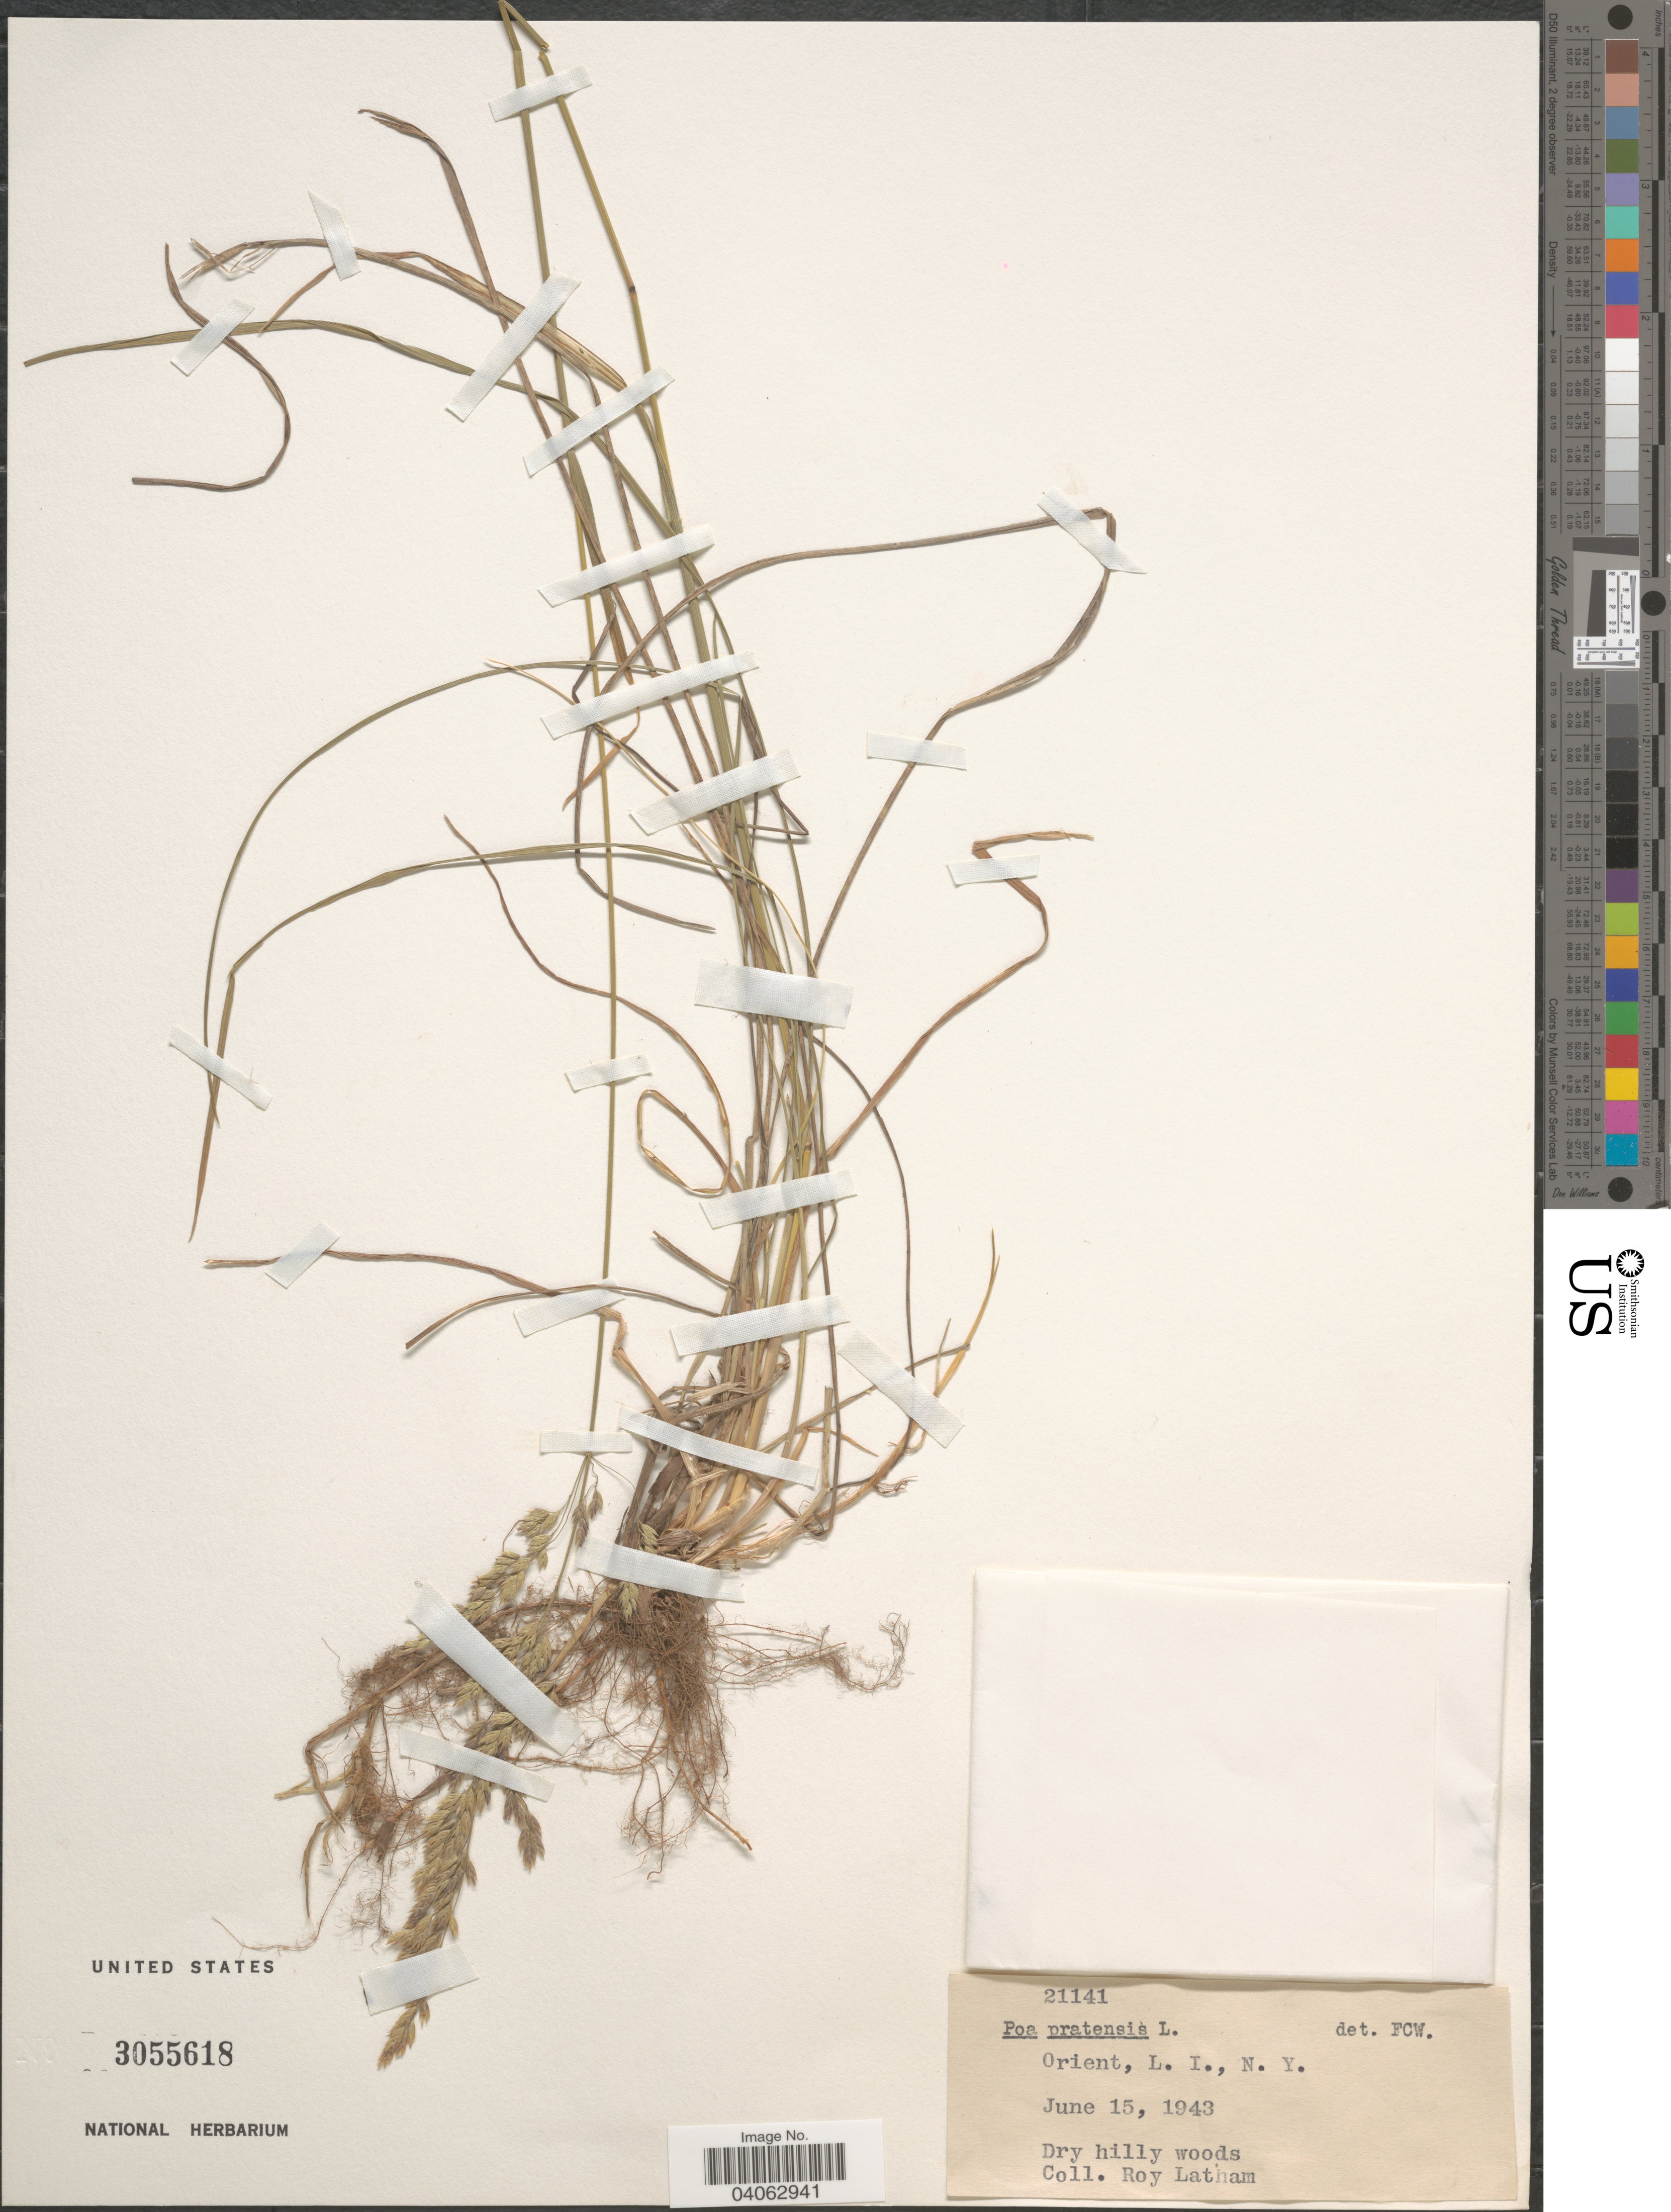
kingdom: Plantae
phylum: Tracheophyta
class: Liliopsida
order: Poales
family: Poaceae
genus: Poa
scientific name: Poa pratensis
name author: L.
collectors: R. Latham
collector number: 21141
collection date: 1943-06-15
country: United States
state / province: New York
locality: Orient, L. I.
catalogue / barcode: US 3055618